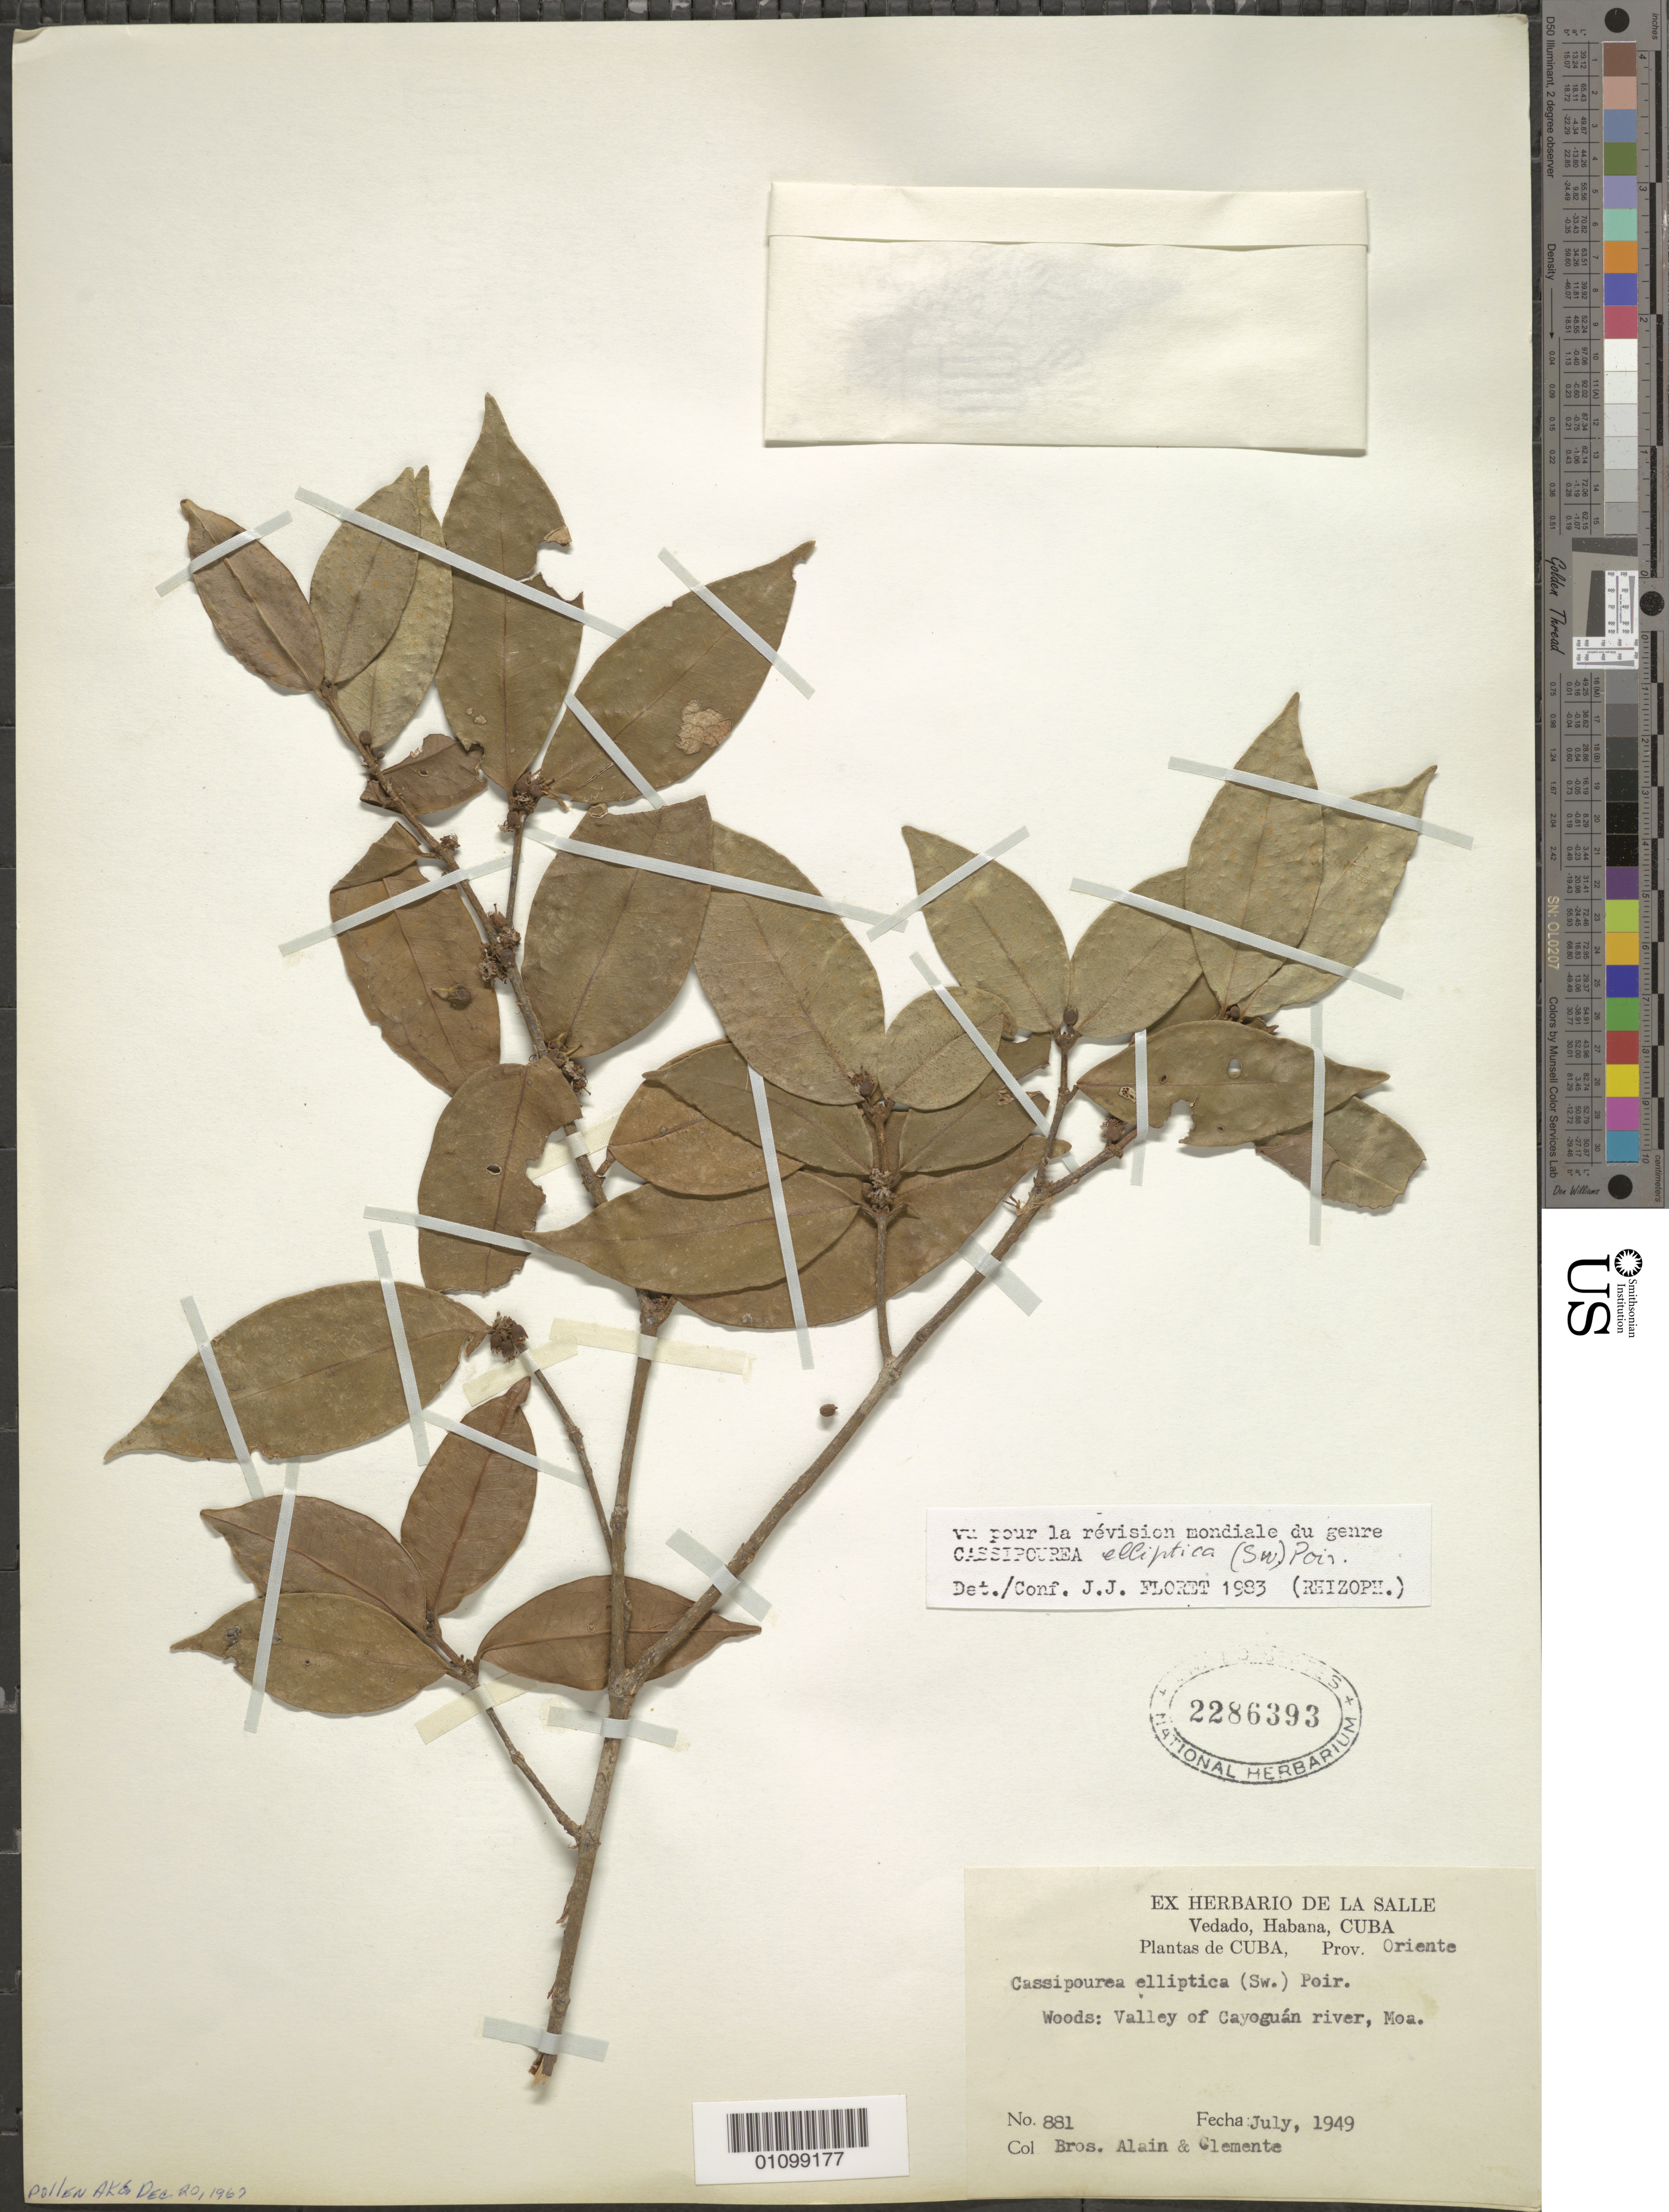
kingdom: Plantae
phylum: Tracheophyta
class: Magnoliopsida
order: Malpighiales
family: Rhizophoraceae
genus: Cassipourea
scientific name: Cassipourea elliptica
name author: (Sw.) Poir.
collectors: A. H. Liogier & Bro. Clemente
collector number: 881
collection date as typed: Jul 1949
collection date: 1949-07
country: Cuba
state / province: Holguín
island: Cuba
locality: Woods: Valley of Cayoguan river, Moa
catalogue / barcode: US 2286393